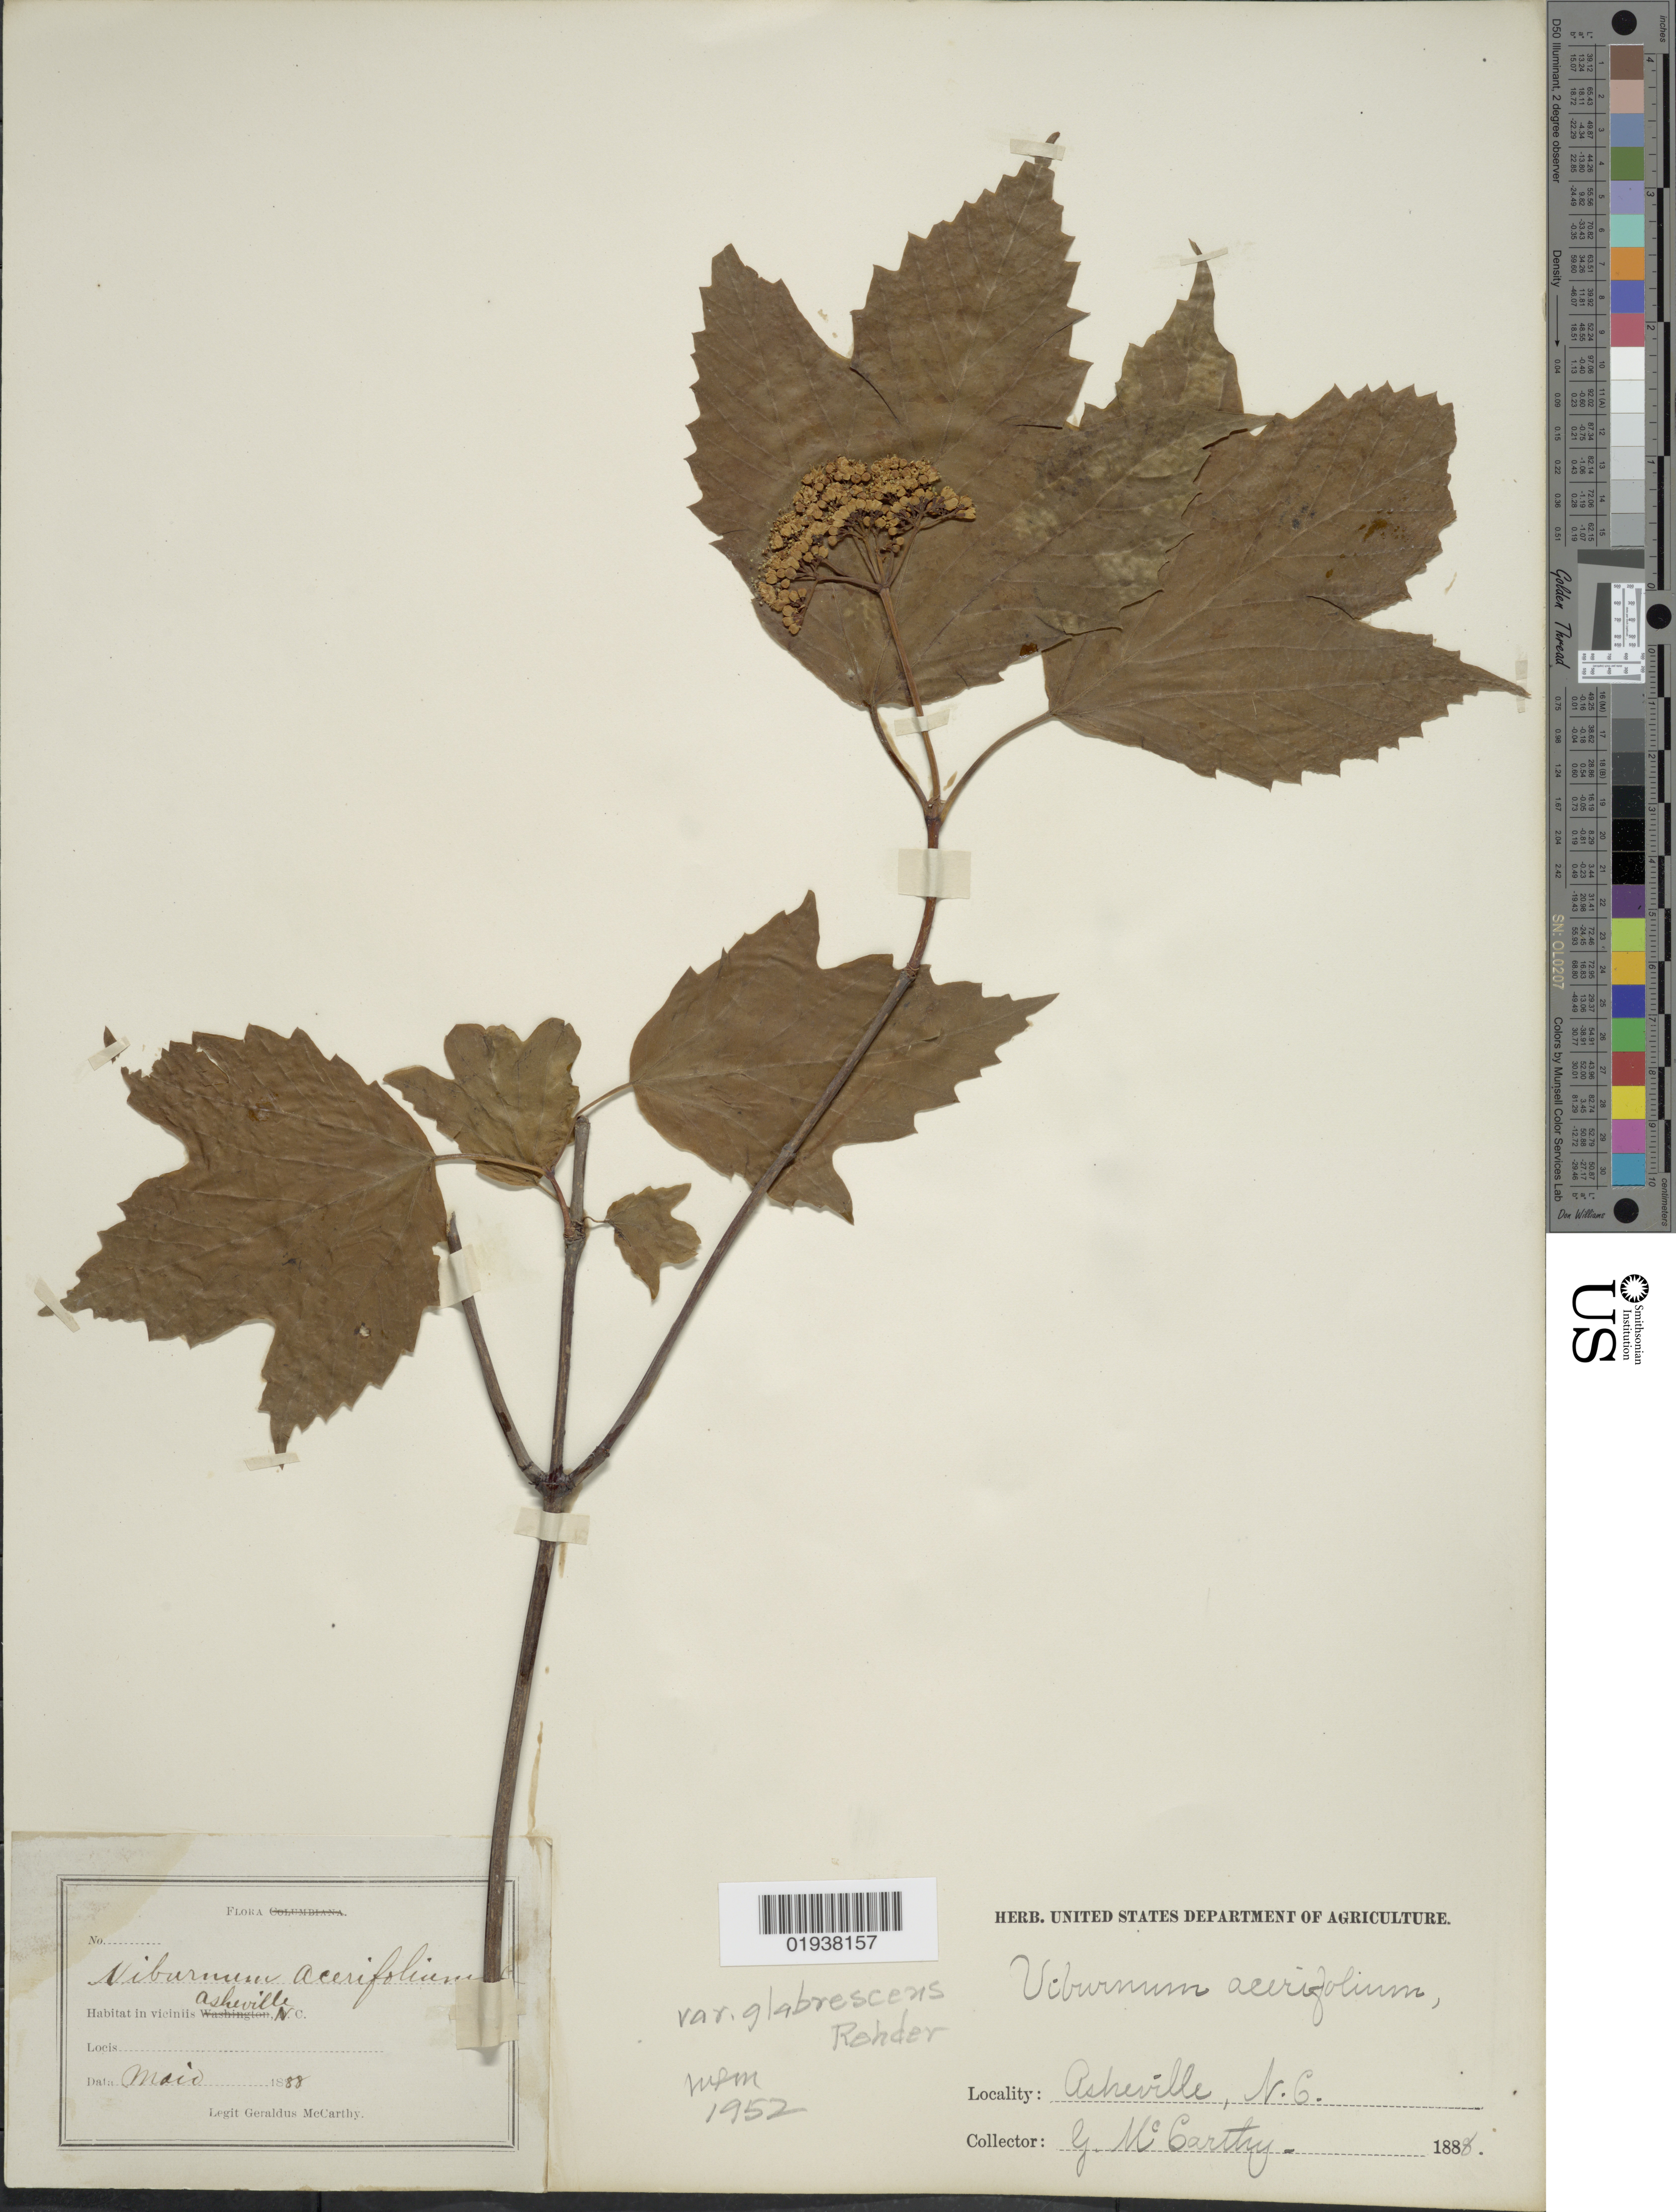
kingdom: Plantae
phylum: Tracheophyta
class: Magnoliopsida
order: Dipsacales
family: Viburnaceae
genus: Viburnum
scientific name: Viburnum acerifolium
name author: L.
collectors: M. McCarthy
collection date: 1888-05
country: United States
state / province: North Carolina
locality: In viciniis Asheville.